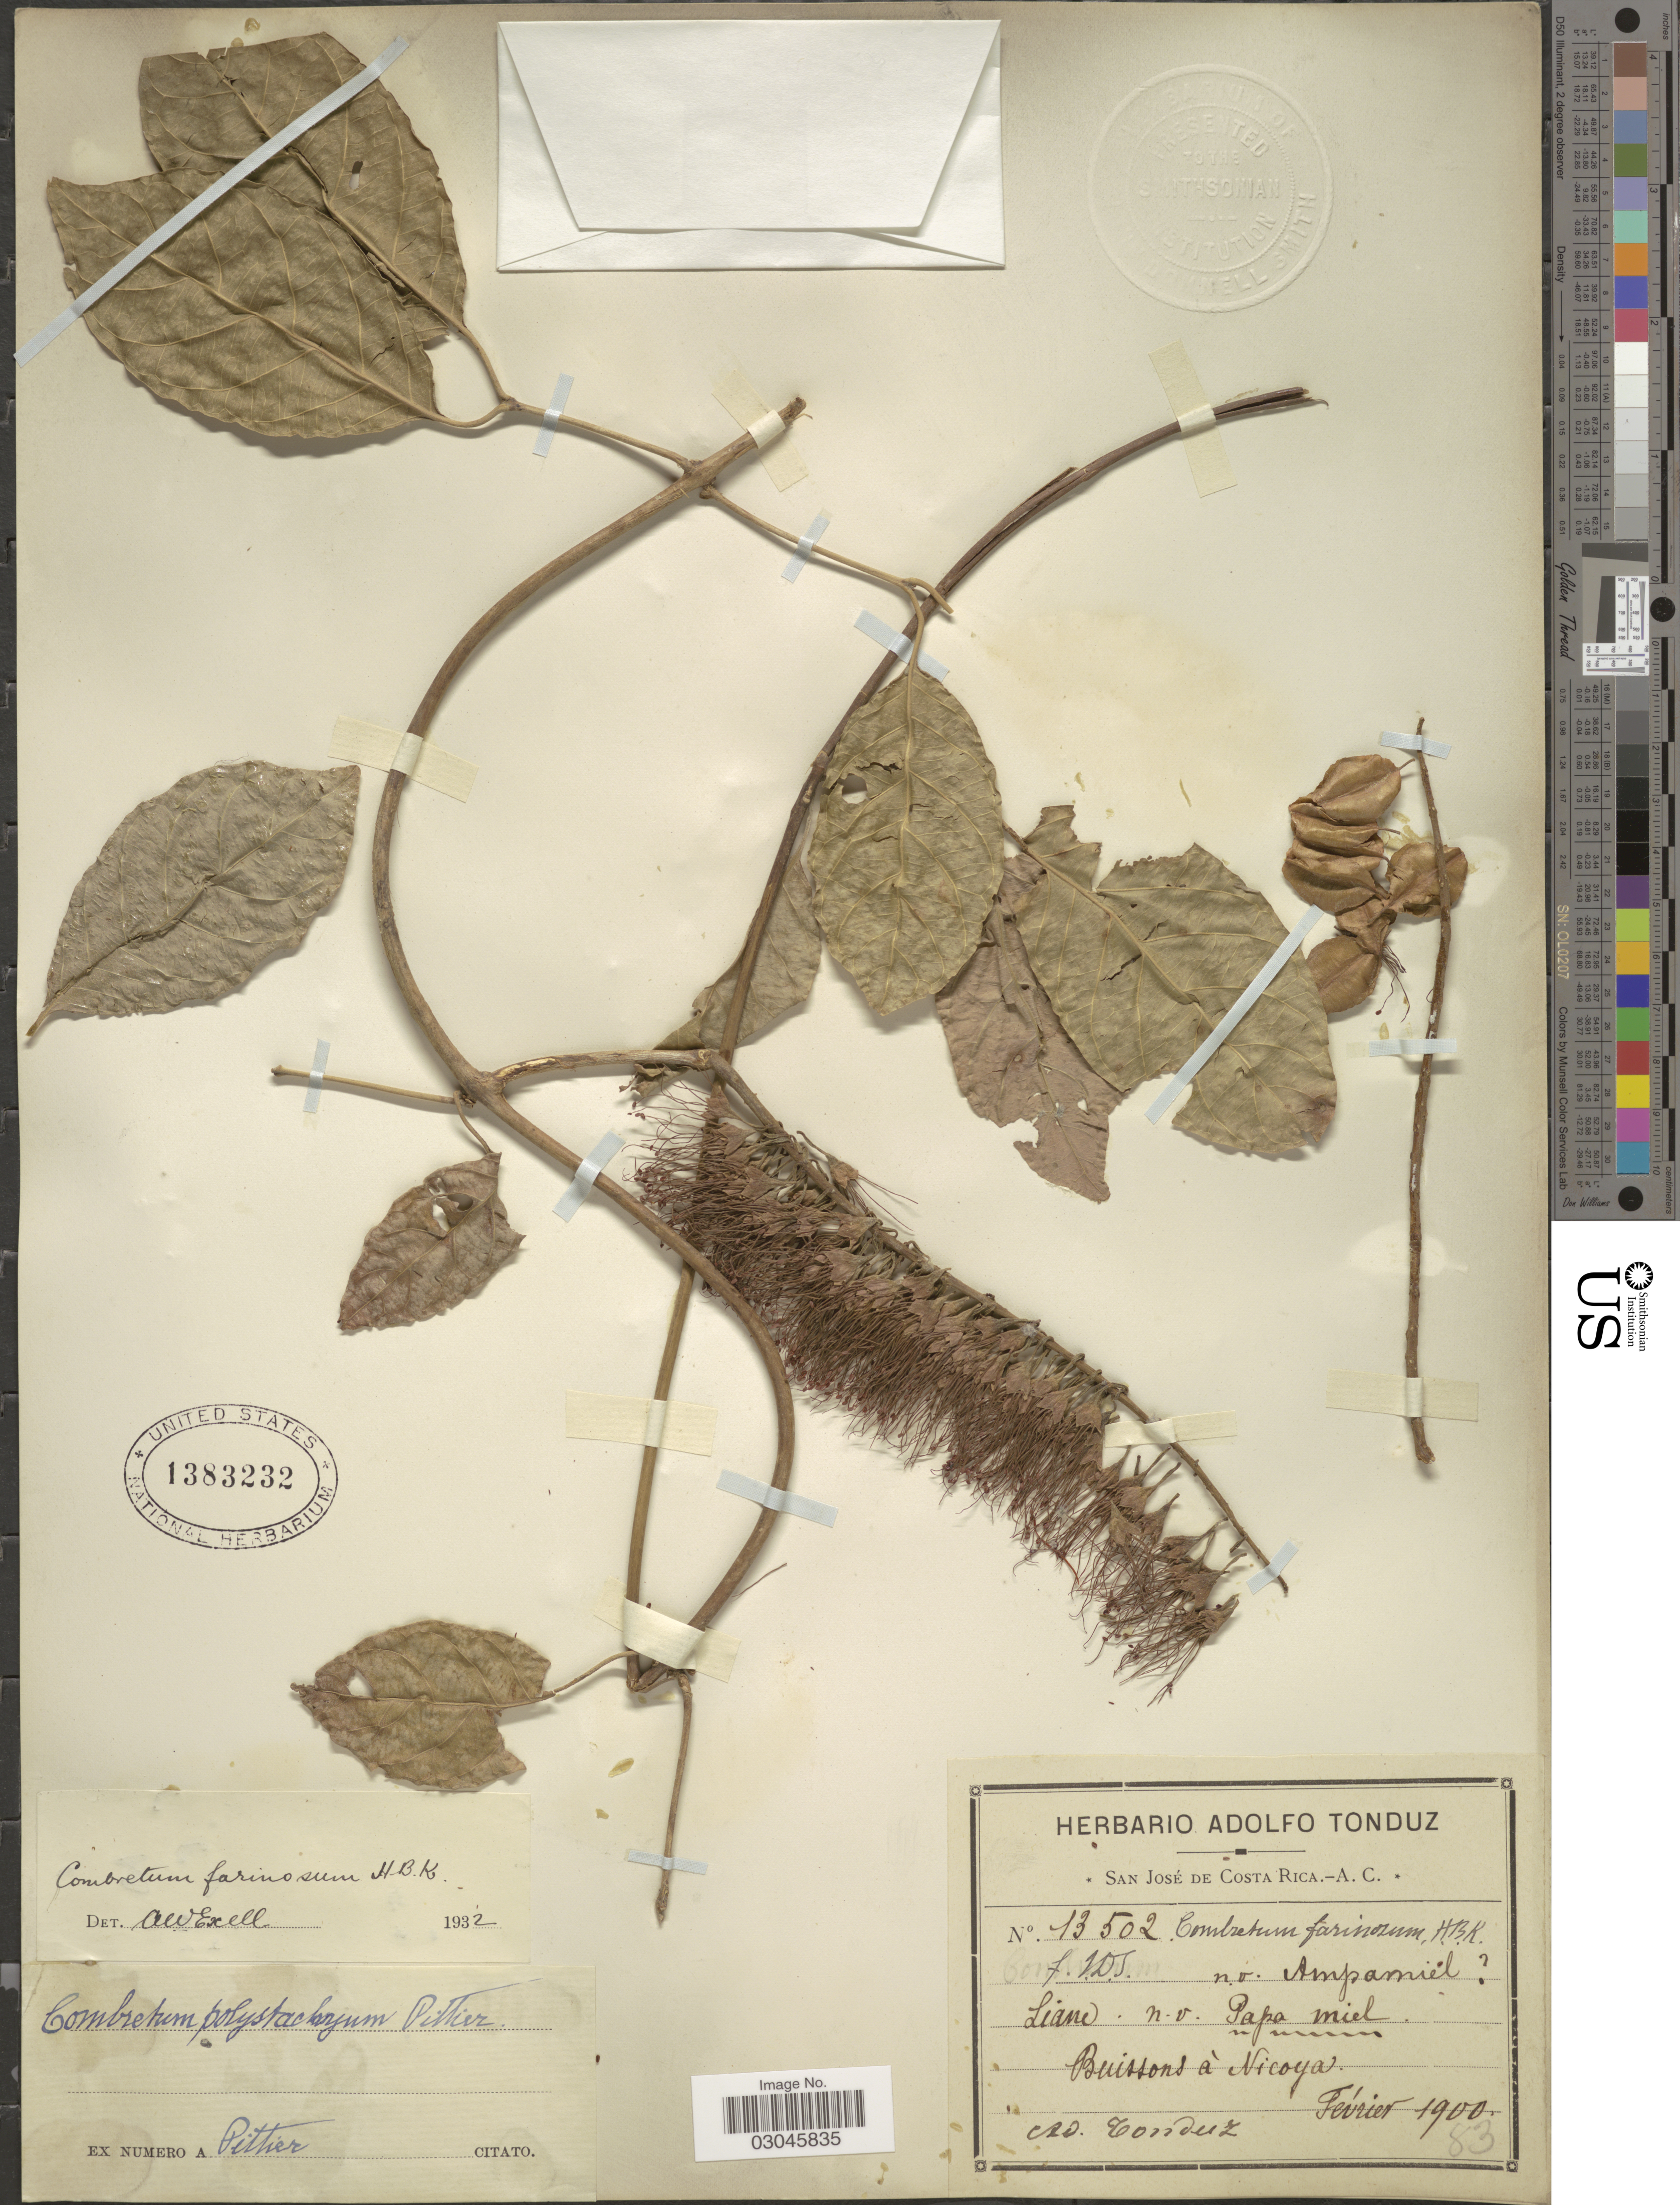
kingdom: Plantae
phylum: Tracheophyta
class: Magnoliopsida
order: Myrtales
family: Combretaceae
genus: Combretum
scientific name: Combretum fruticosum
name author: (Loefl.) Stuntz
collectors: A. Tonduz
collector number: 13502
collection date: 1900-02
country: Costa Rica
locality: Buissons à Nicoya.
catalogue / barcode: US 1383232